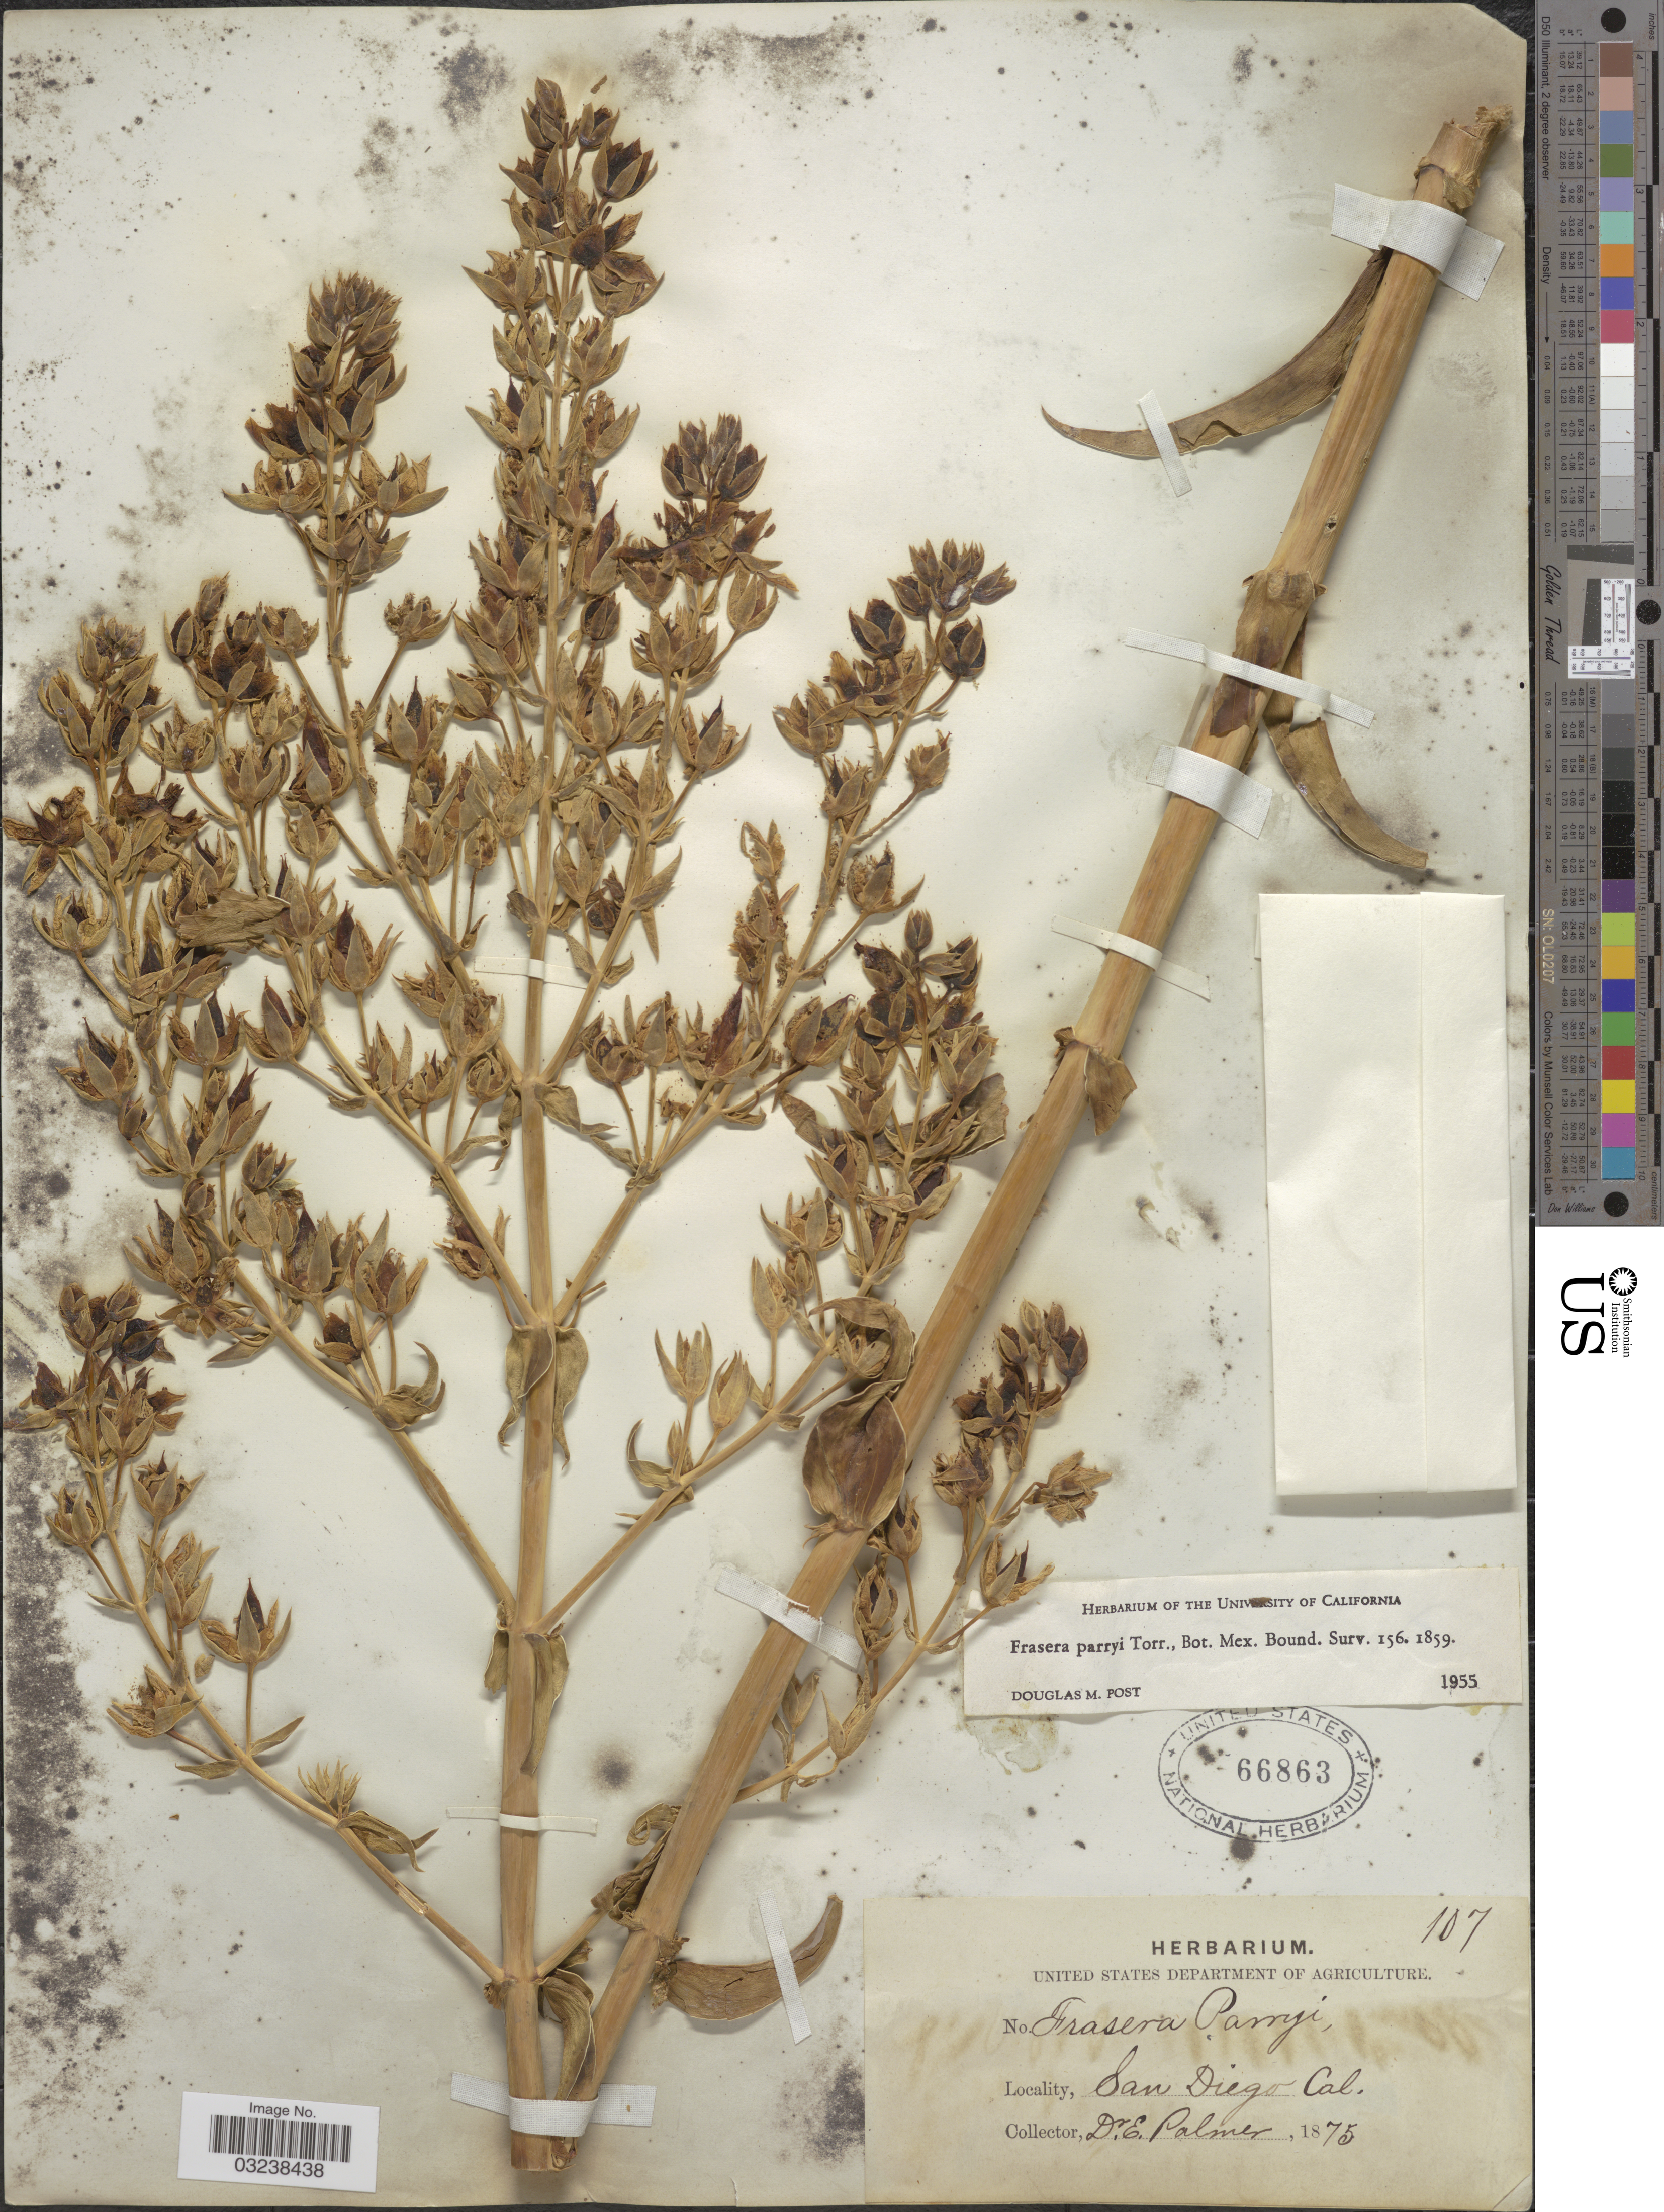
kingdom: Plantae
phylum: Tracheophyta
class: Magnoliopsida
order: Gentianales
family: Gentianaceae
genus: Swertia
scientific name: Swertia parryi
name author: (Torr.) Kuntze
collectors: E. Palmer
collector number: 107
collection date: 1875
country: United States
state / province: California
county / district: San Diego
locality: San Diego Cal.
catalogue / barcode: US 66863